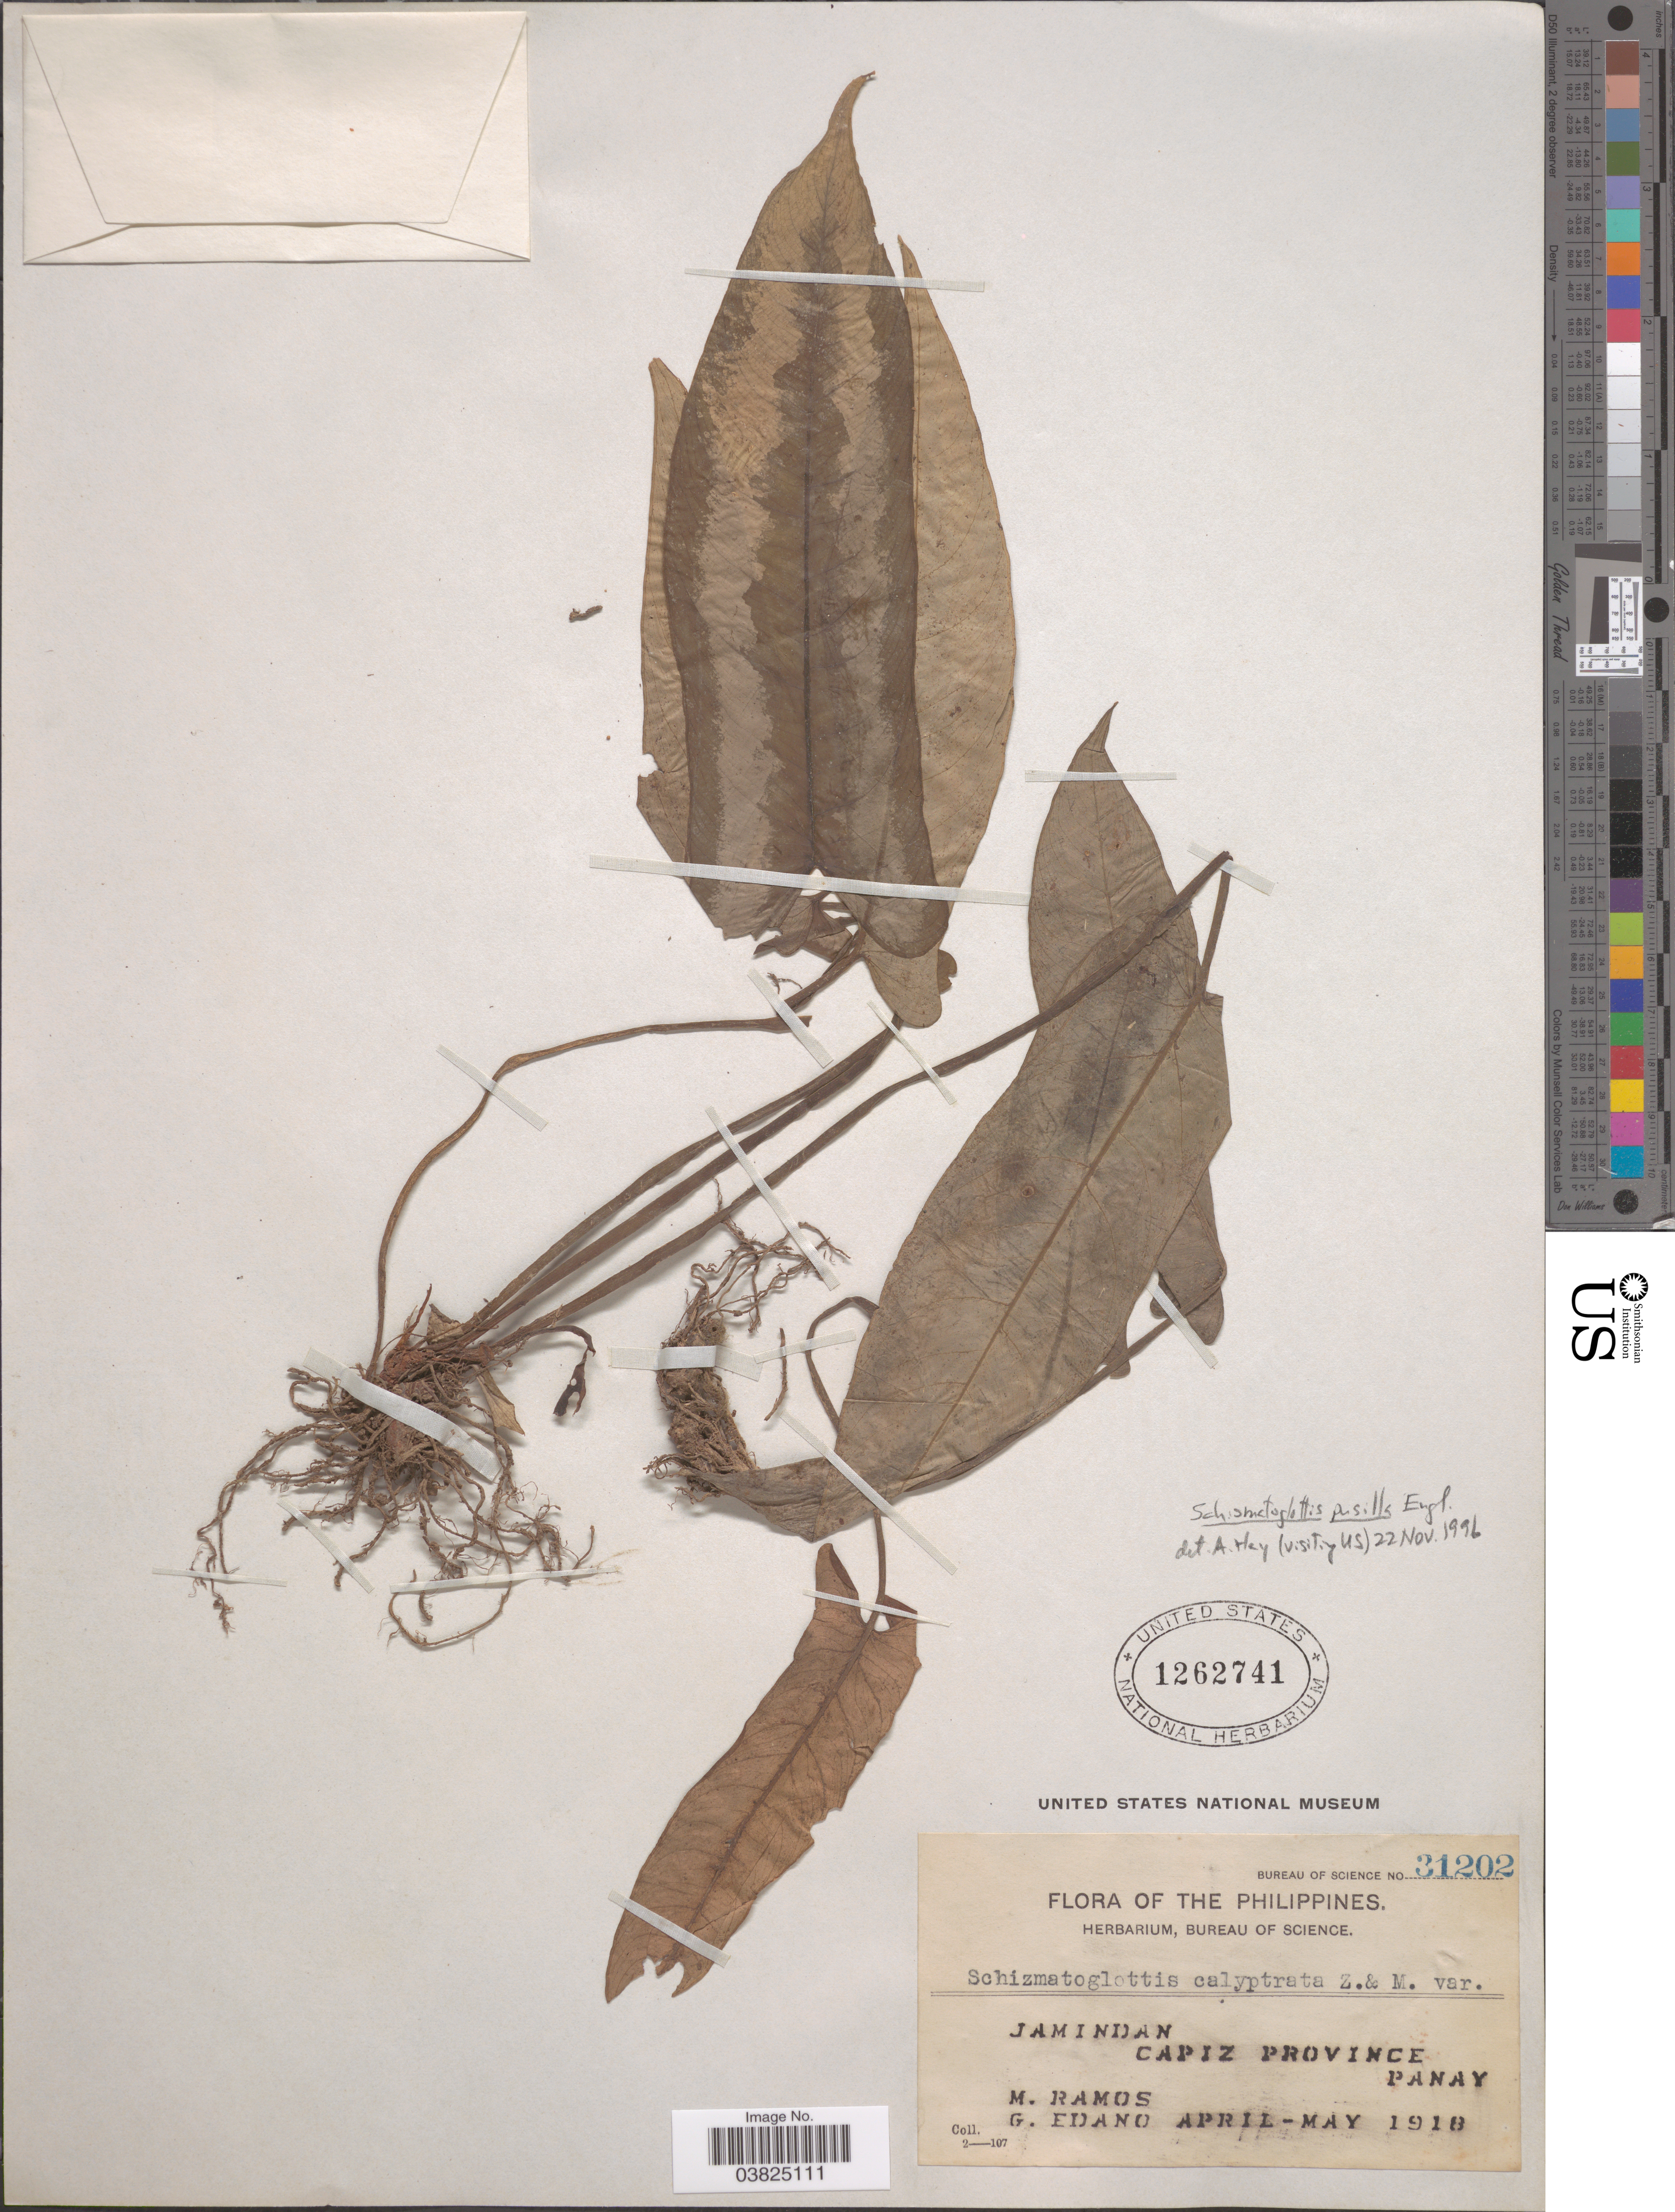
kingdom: Plantae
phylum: Tracheophyta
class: Liliopsida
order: Alismatales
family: Araceae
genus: Schismatoglottis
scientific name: Schismatoglottis pusilla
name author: Engl.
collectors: M. Ramos & G. Edaño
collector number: Bureau of Science 31202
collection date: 1918-04/1918-05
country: Philippines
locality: Jamindan, Capiz Province, Panay.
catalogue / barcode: US 1262741